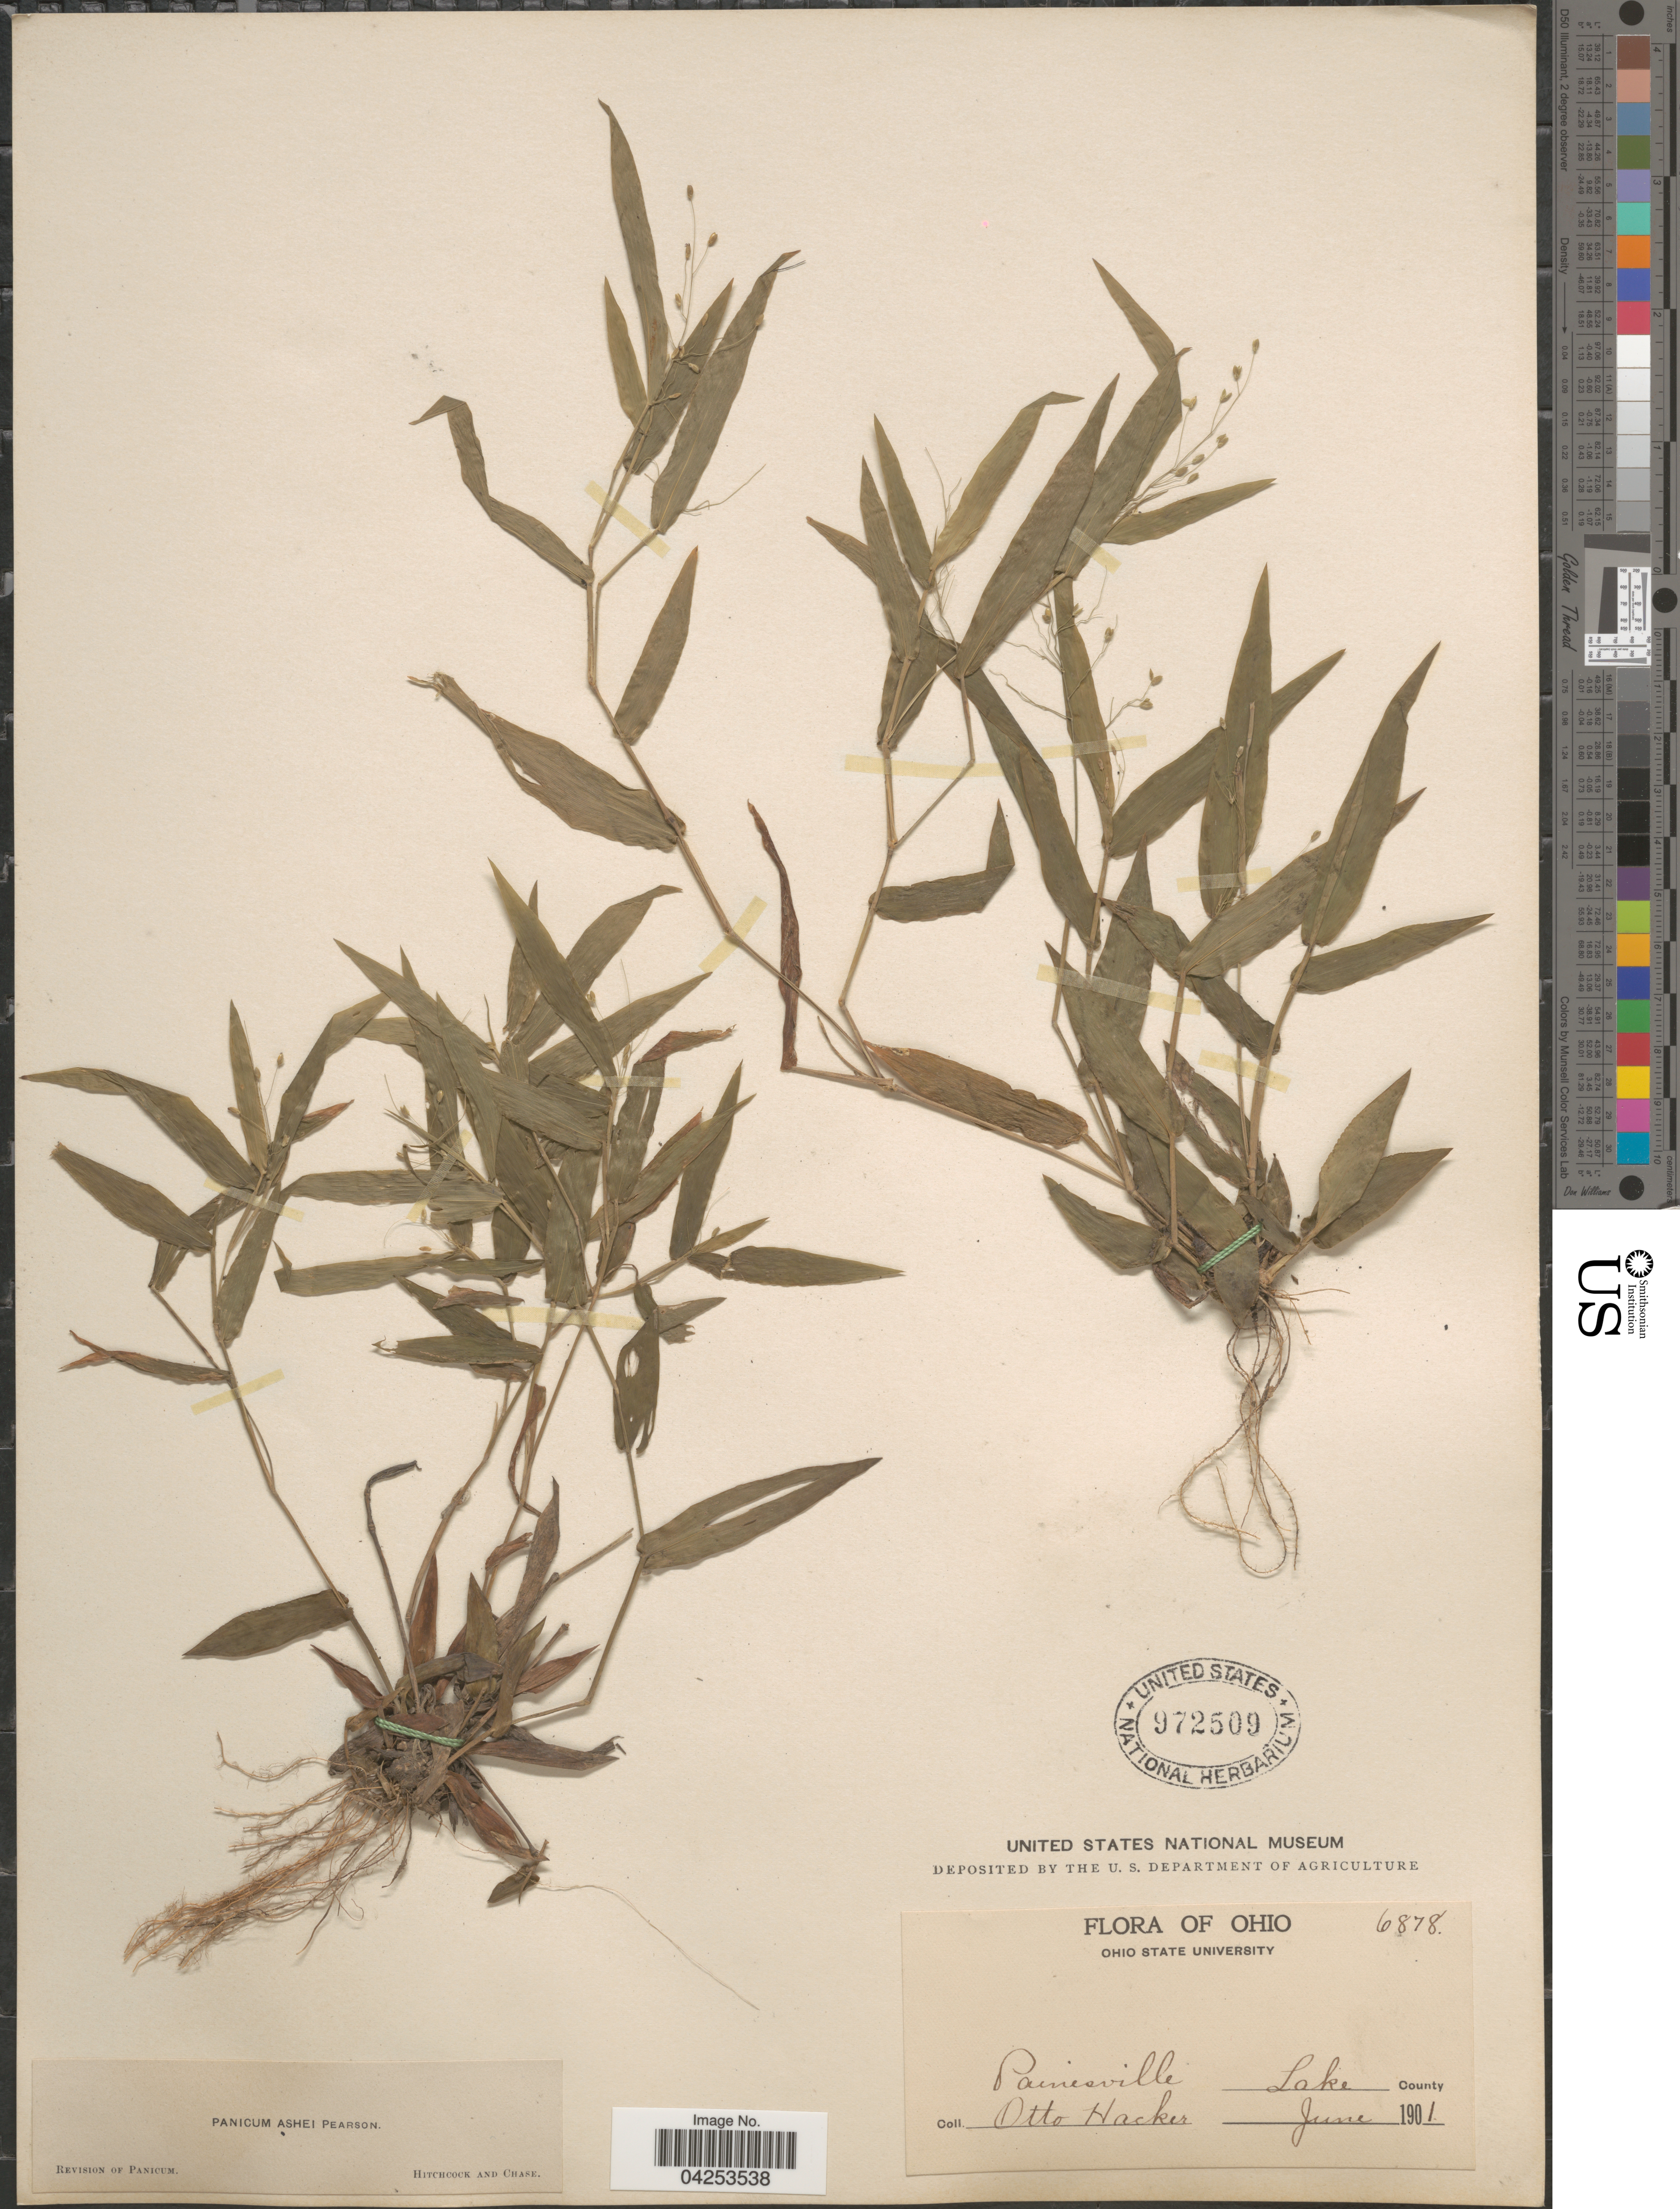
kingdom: Plantae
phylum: Tracheophyta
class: Liliopsida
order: Poales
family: Poaceae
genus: Dichanthelium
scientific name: Dichanthelium commutatum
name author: (Schult.) Gould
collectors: O. Hacker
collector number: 6878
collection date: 1901-06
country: United States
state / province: Ohio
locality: Painesville. Lake County.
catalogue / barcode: US 972509